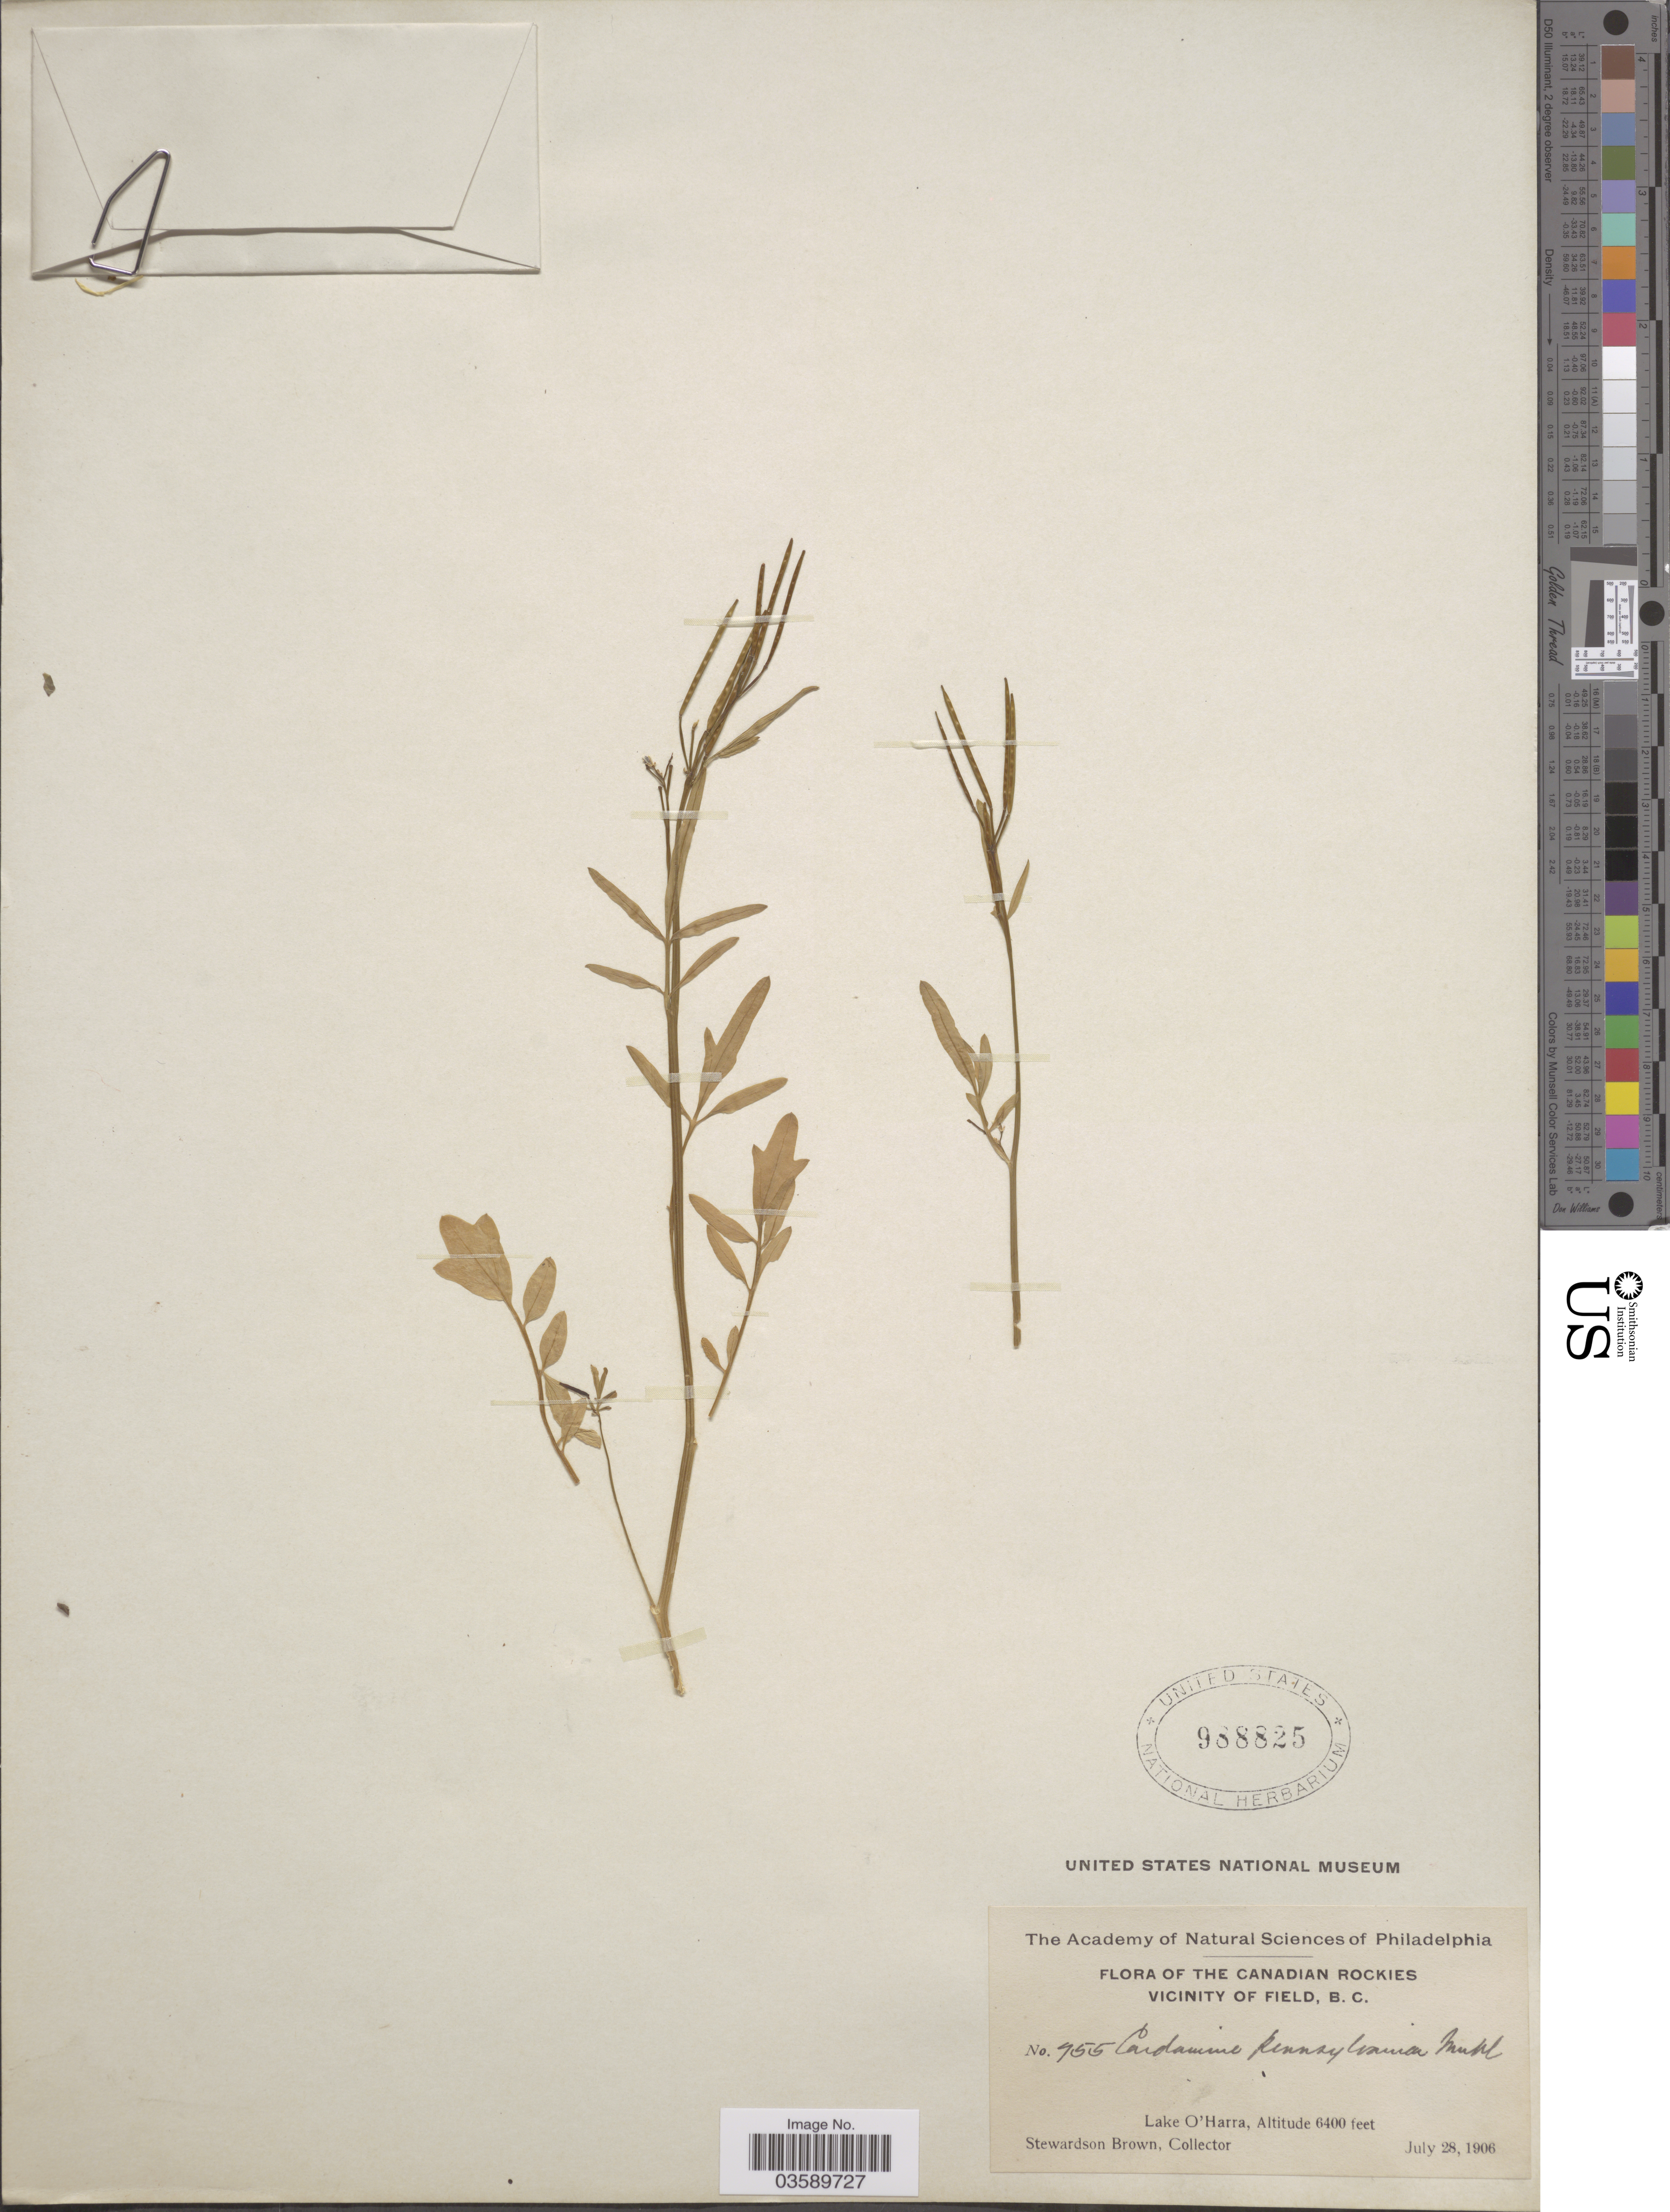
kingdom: Plantae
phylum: Tracheophyta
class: Magnoliopsida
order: Brassicales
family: Brassicaceae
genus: Cardamine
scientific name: Cardamine pensylvanica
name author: Muhl. ex Willd.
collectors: S. Brown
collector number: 955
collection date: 1906-07-28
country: Canada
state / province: British Columbia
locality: The Canadian Rockies. Vicinity of Field. Lake O'Harra.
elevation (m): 1951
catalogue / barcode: US 988825